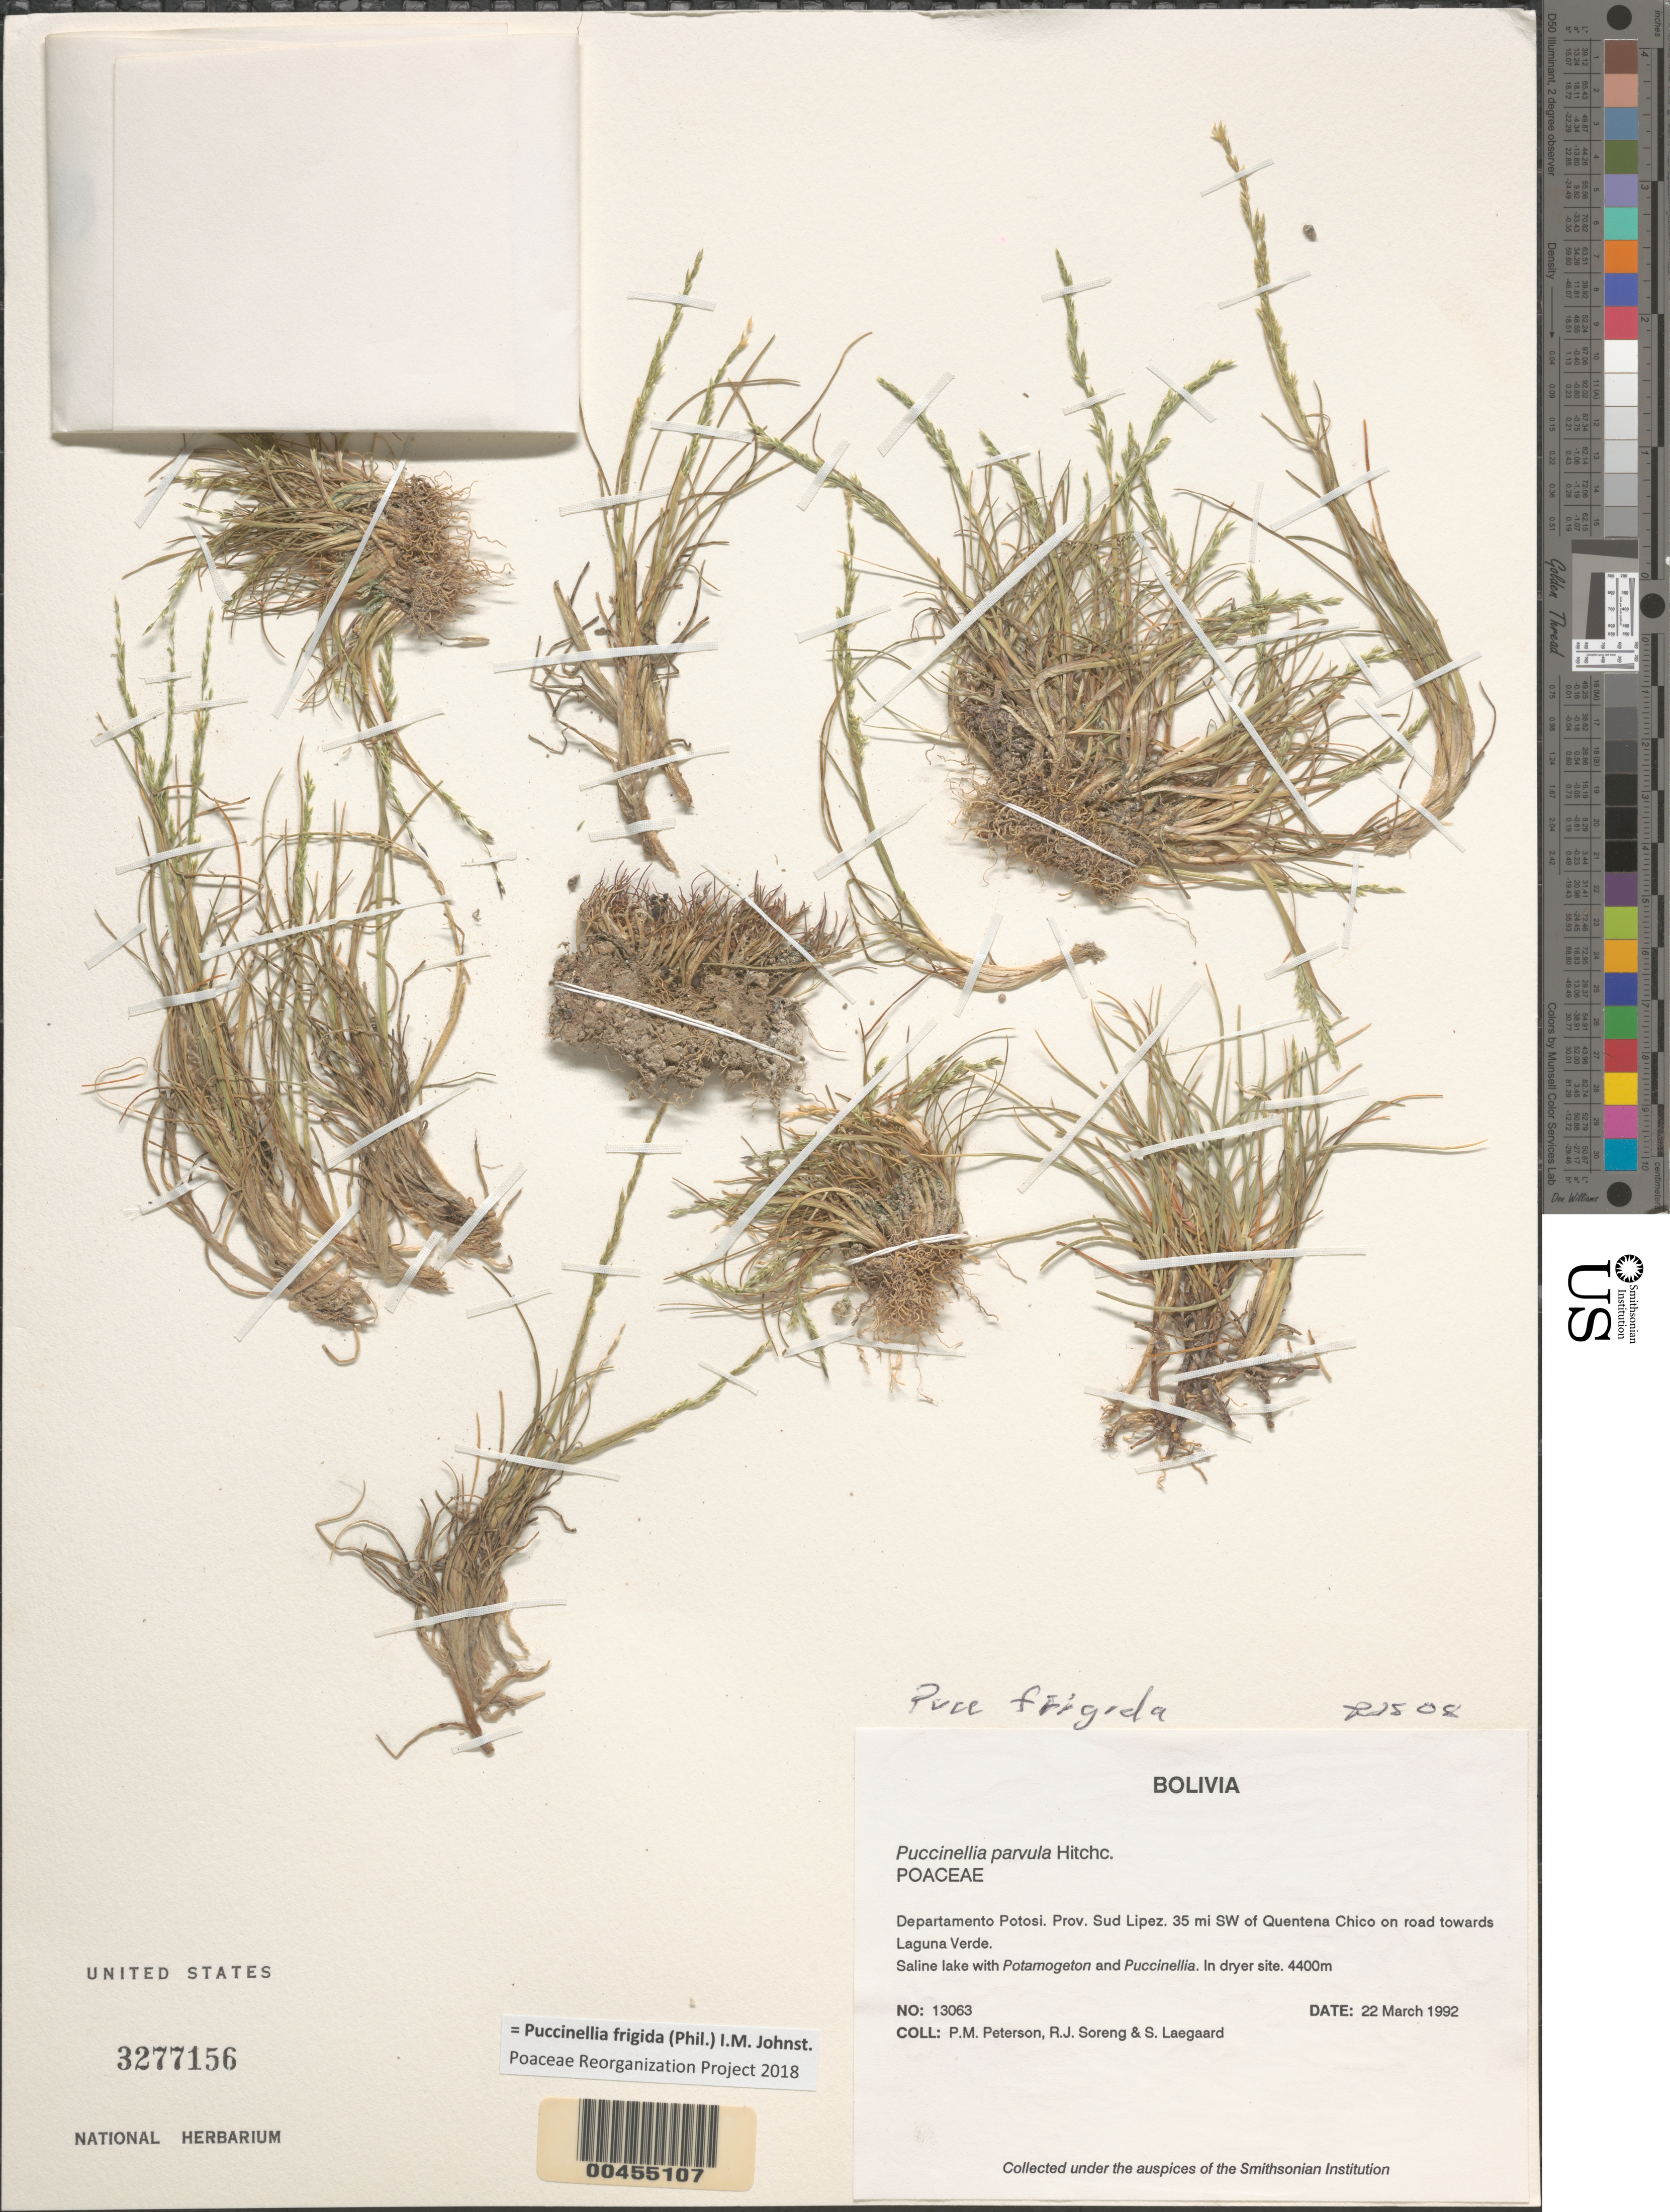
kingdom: Plantae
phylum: Tracheophyta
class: Liliopsida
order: Poales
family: Poaceae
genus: Puccinellia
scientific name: Puccinellia frigida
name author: (Phil.) I.M. Johnst.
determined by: Poaceae Reorganization Project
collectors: P. M. Peterson, R. J. Soreng & S. Lægaard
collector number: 13063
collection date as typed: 22 Mar 1992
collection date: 1992-03-22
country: Bolivia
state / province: Potosí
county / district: Sud Lípez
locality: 35 mi SW of Quentena Chico on road towards Laguna Verde.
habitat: Saline lake with Potamogeton and Puccinellia. In dryer site.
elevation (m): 4400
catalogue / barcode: US 3277156